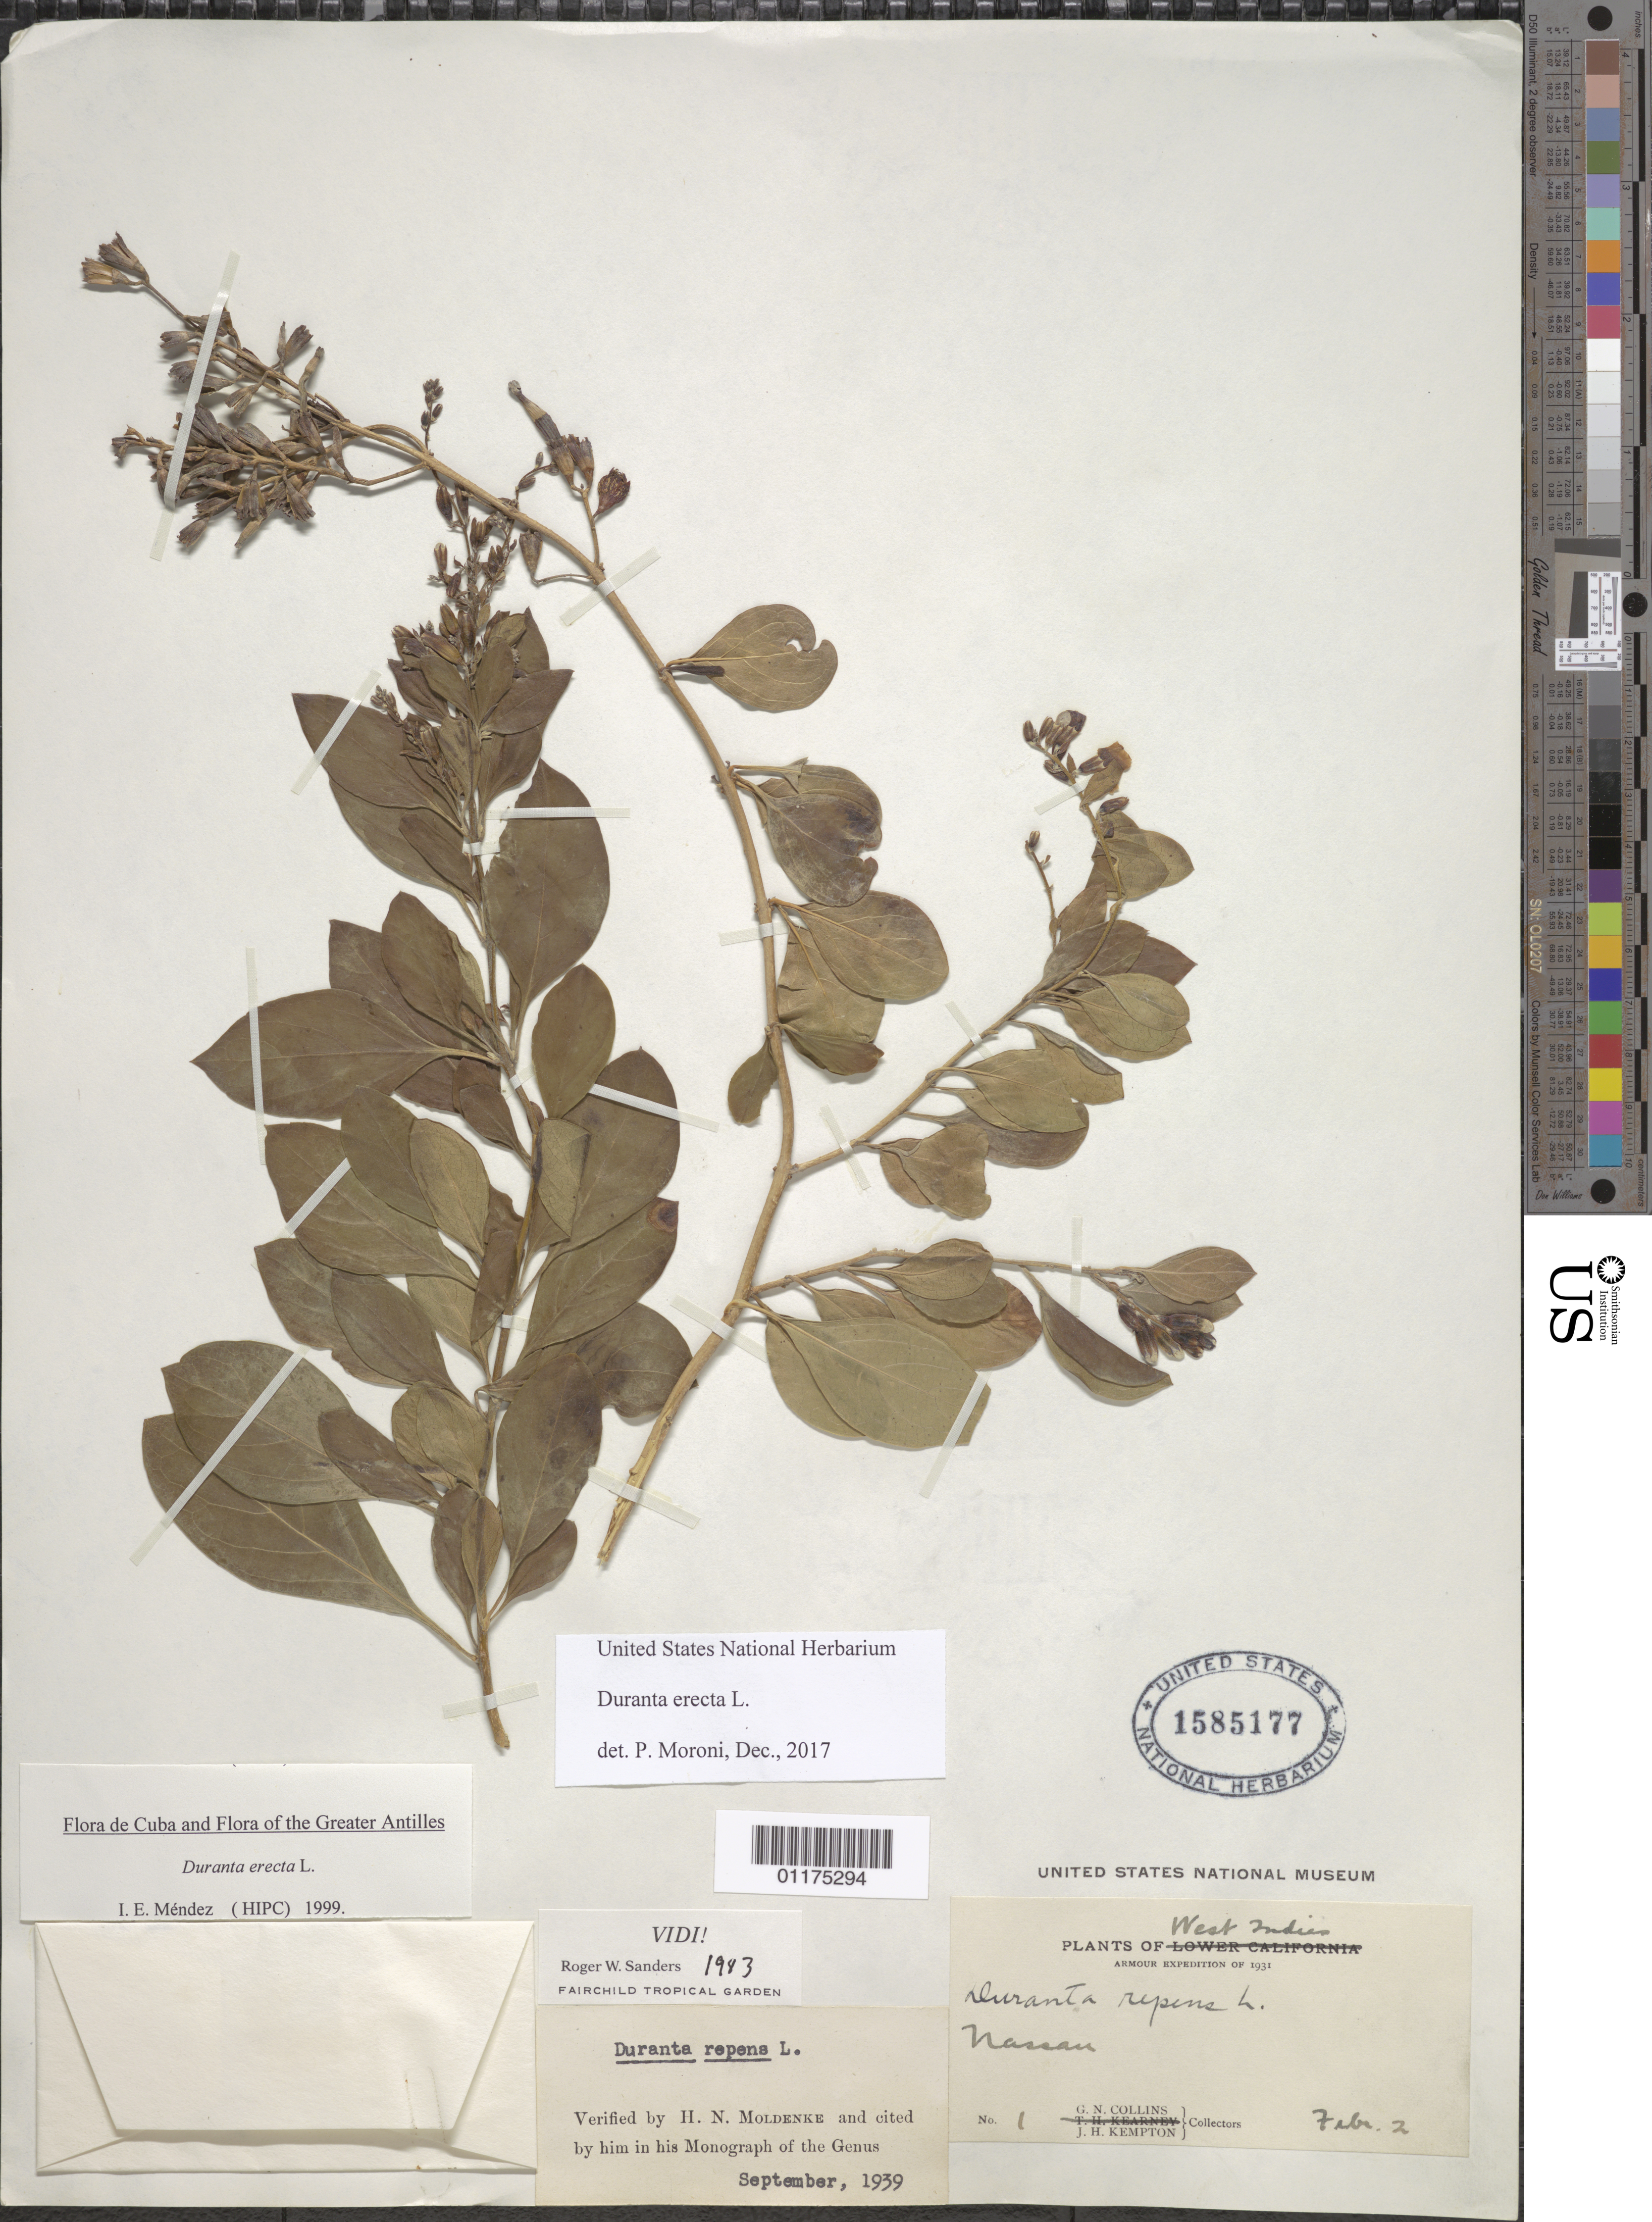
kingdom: Plantae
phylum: Tracheophyta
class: Magnoliopsida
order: Lamiales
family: Verbenaceae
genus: Duranta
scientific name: Duranta erecta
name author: L.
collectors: G. Collins & J. H. Kempton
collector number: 1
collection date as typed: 02 Feb 1931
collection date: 1931-02-02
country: Bahamas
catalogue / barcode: US 1585177